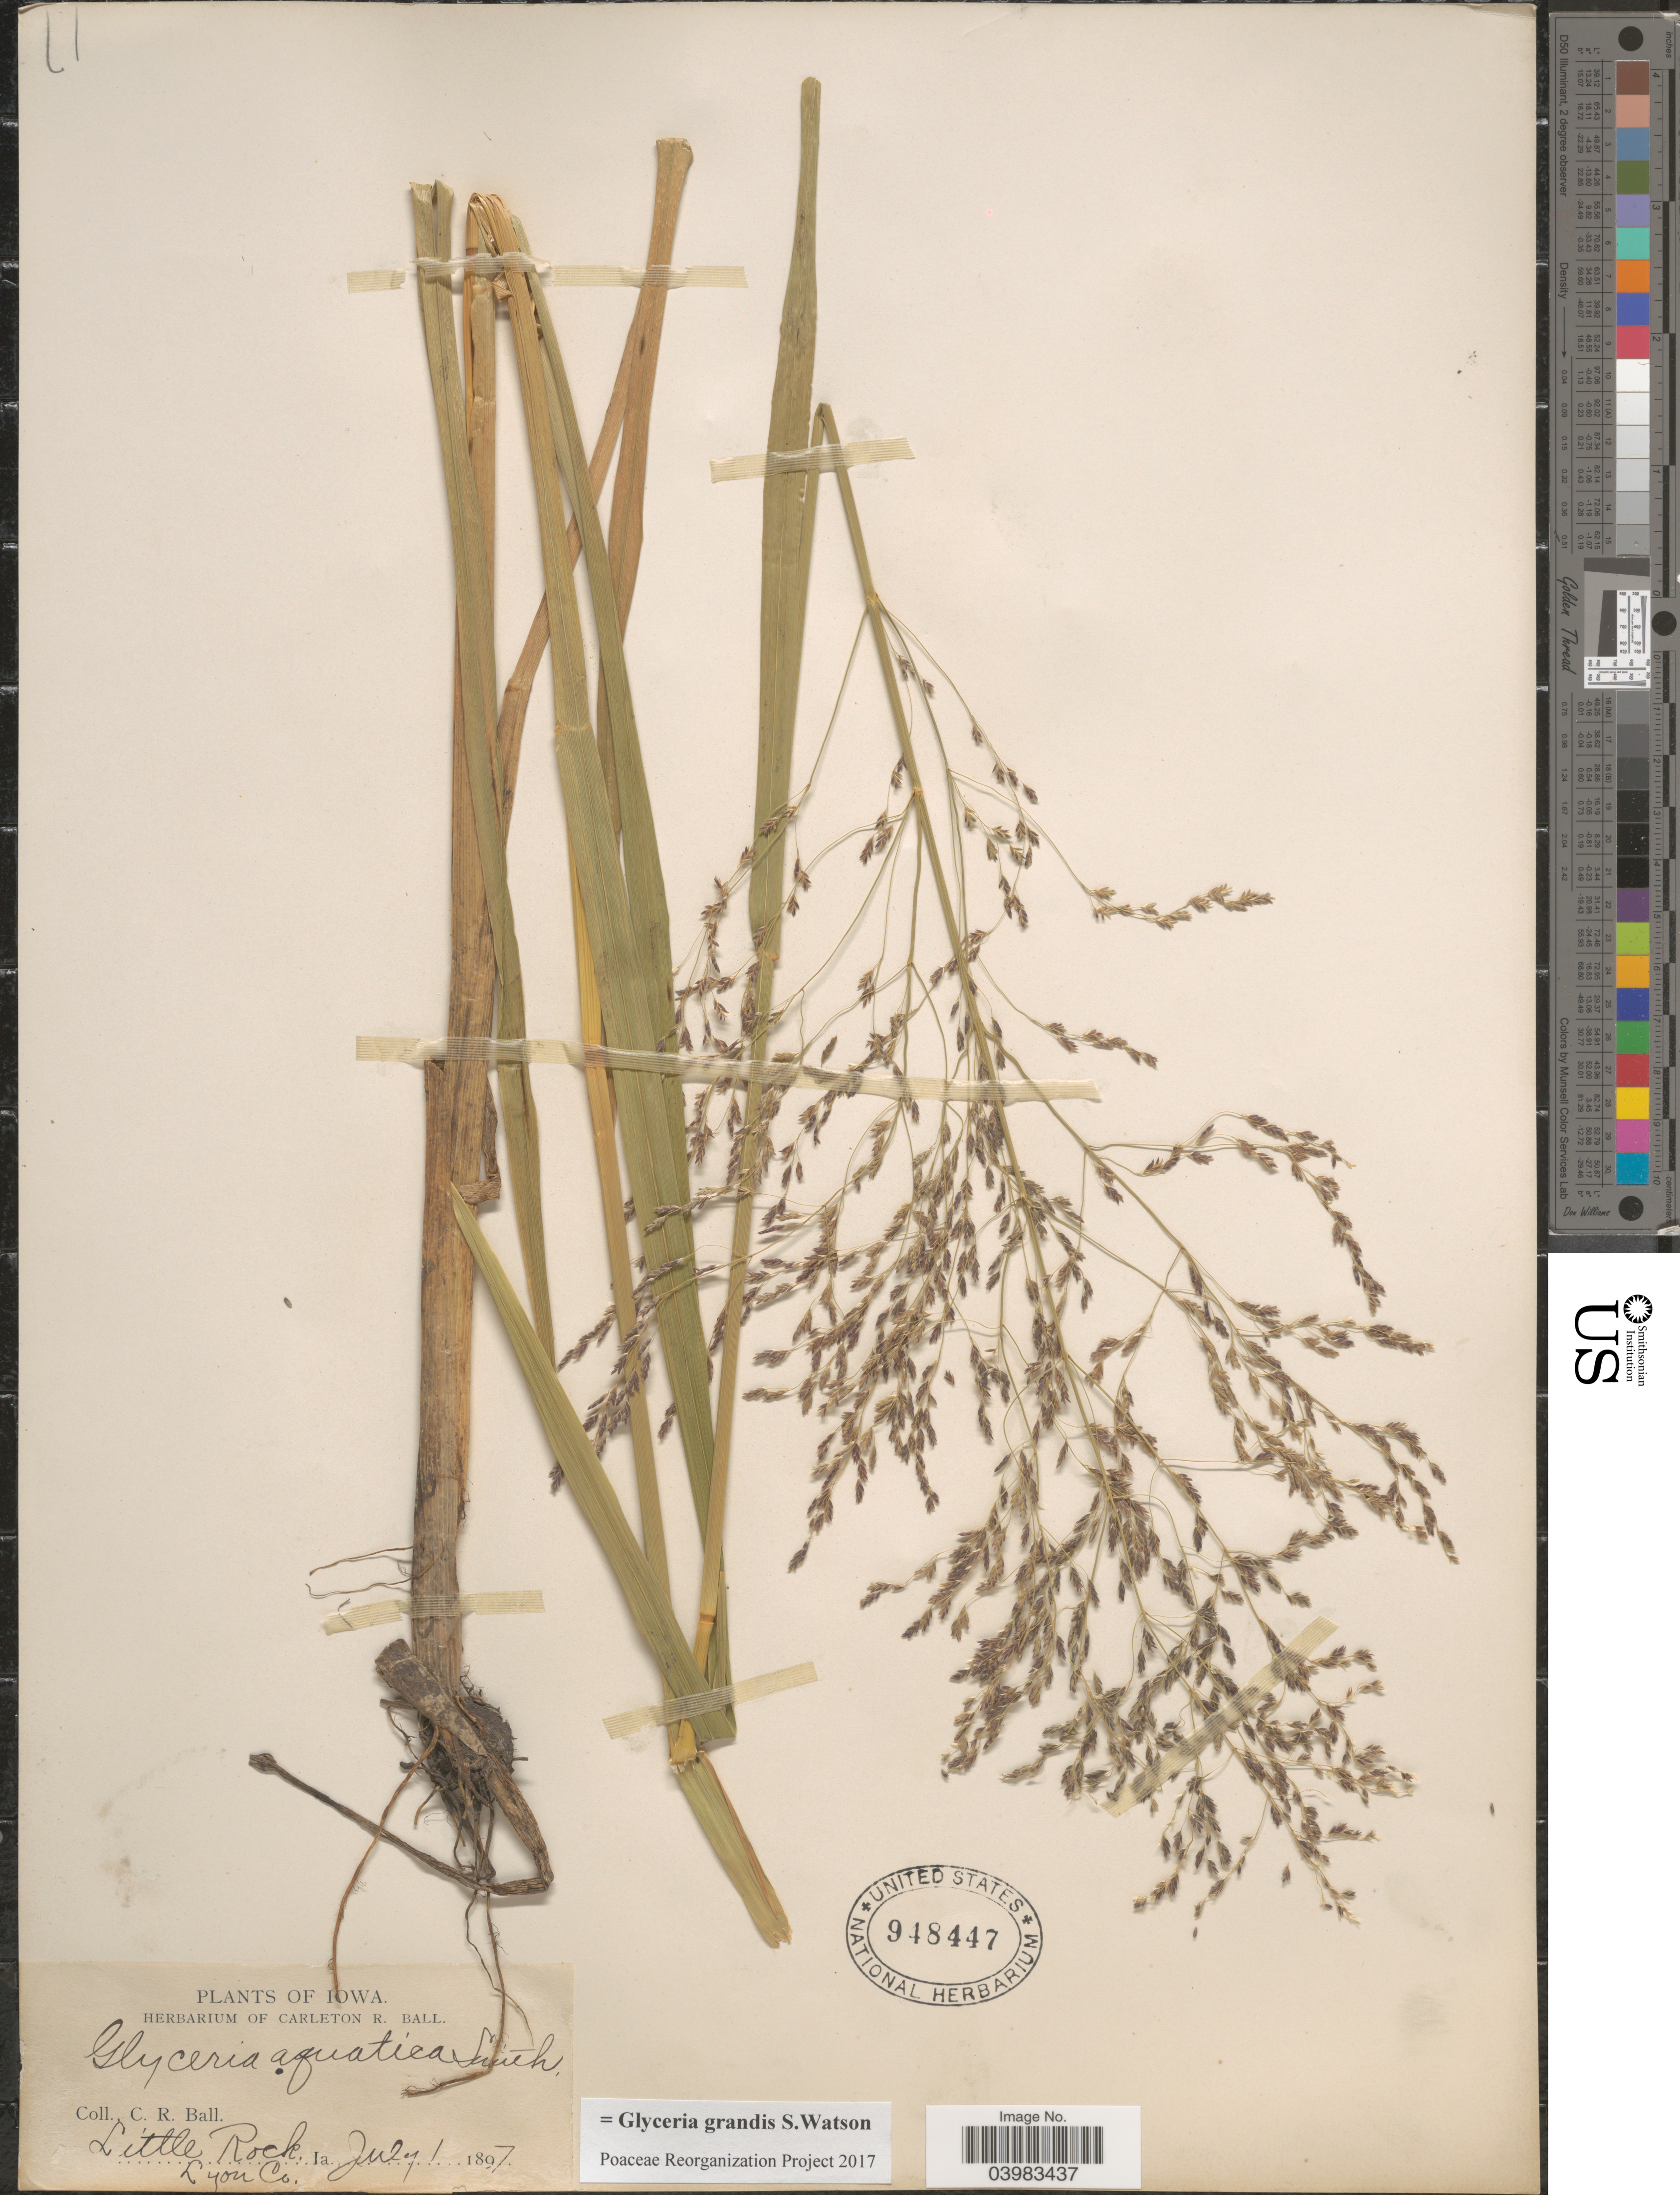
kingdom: Plantae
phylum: Tracheophyta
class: Liliopsida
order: Poales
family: Poaceae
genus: Glyceria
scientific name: Glyceria grandis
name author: S. Watson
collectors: C. R. Ball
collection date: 1897-07-01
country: United States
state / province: Iowa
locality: Little Rock, Lyon Co.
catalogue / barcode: US 948447